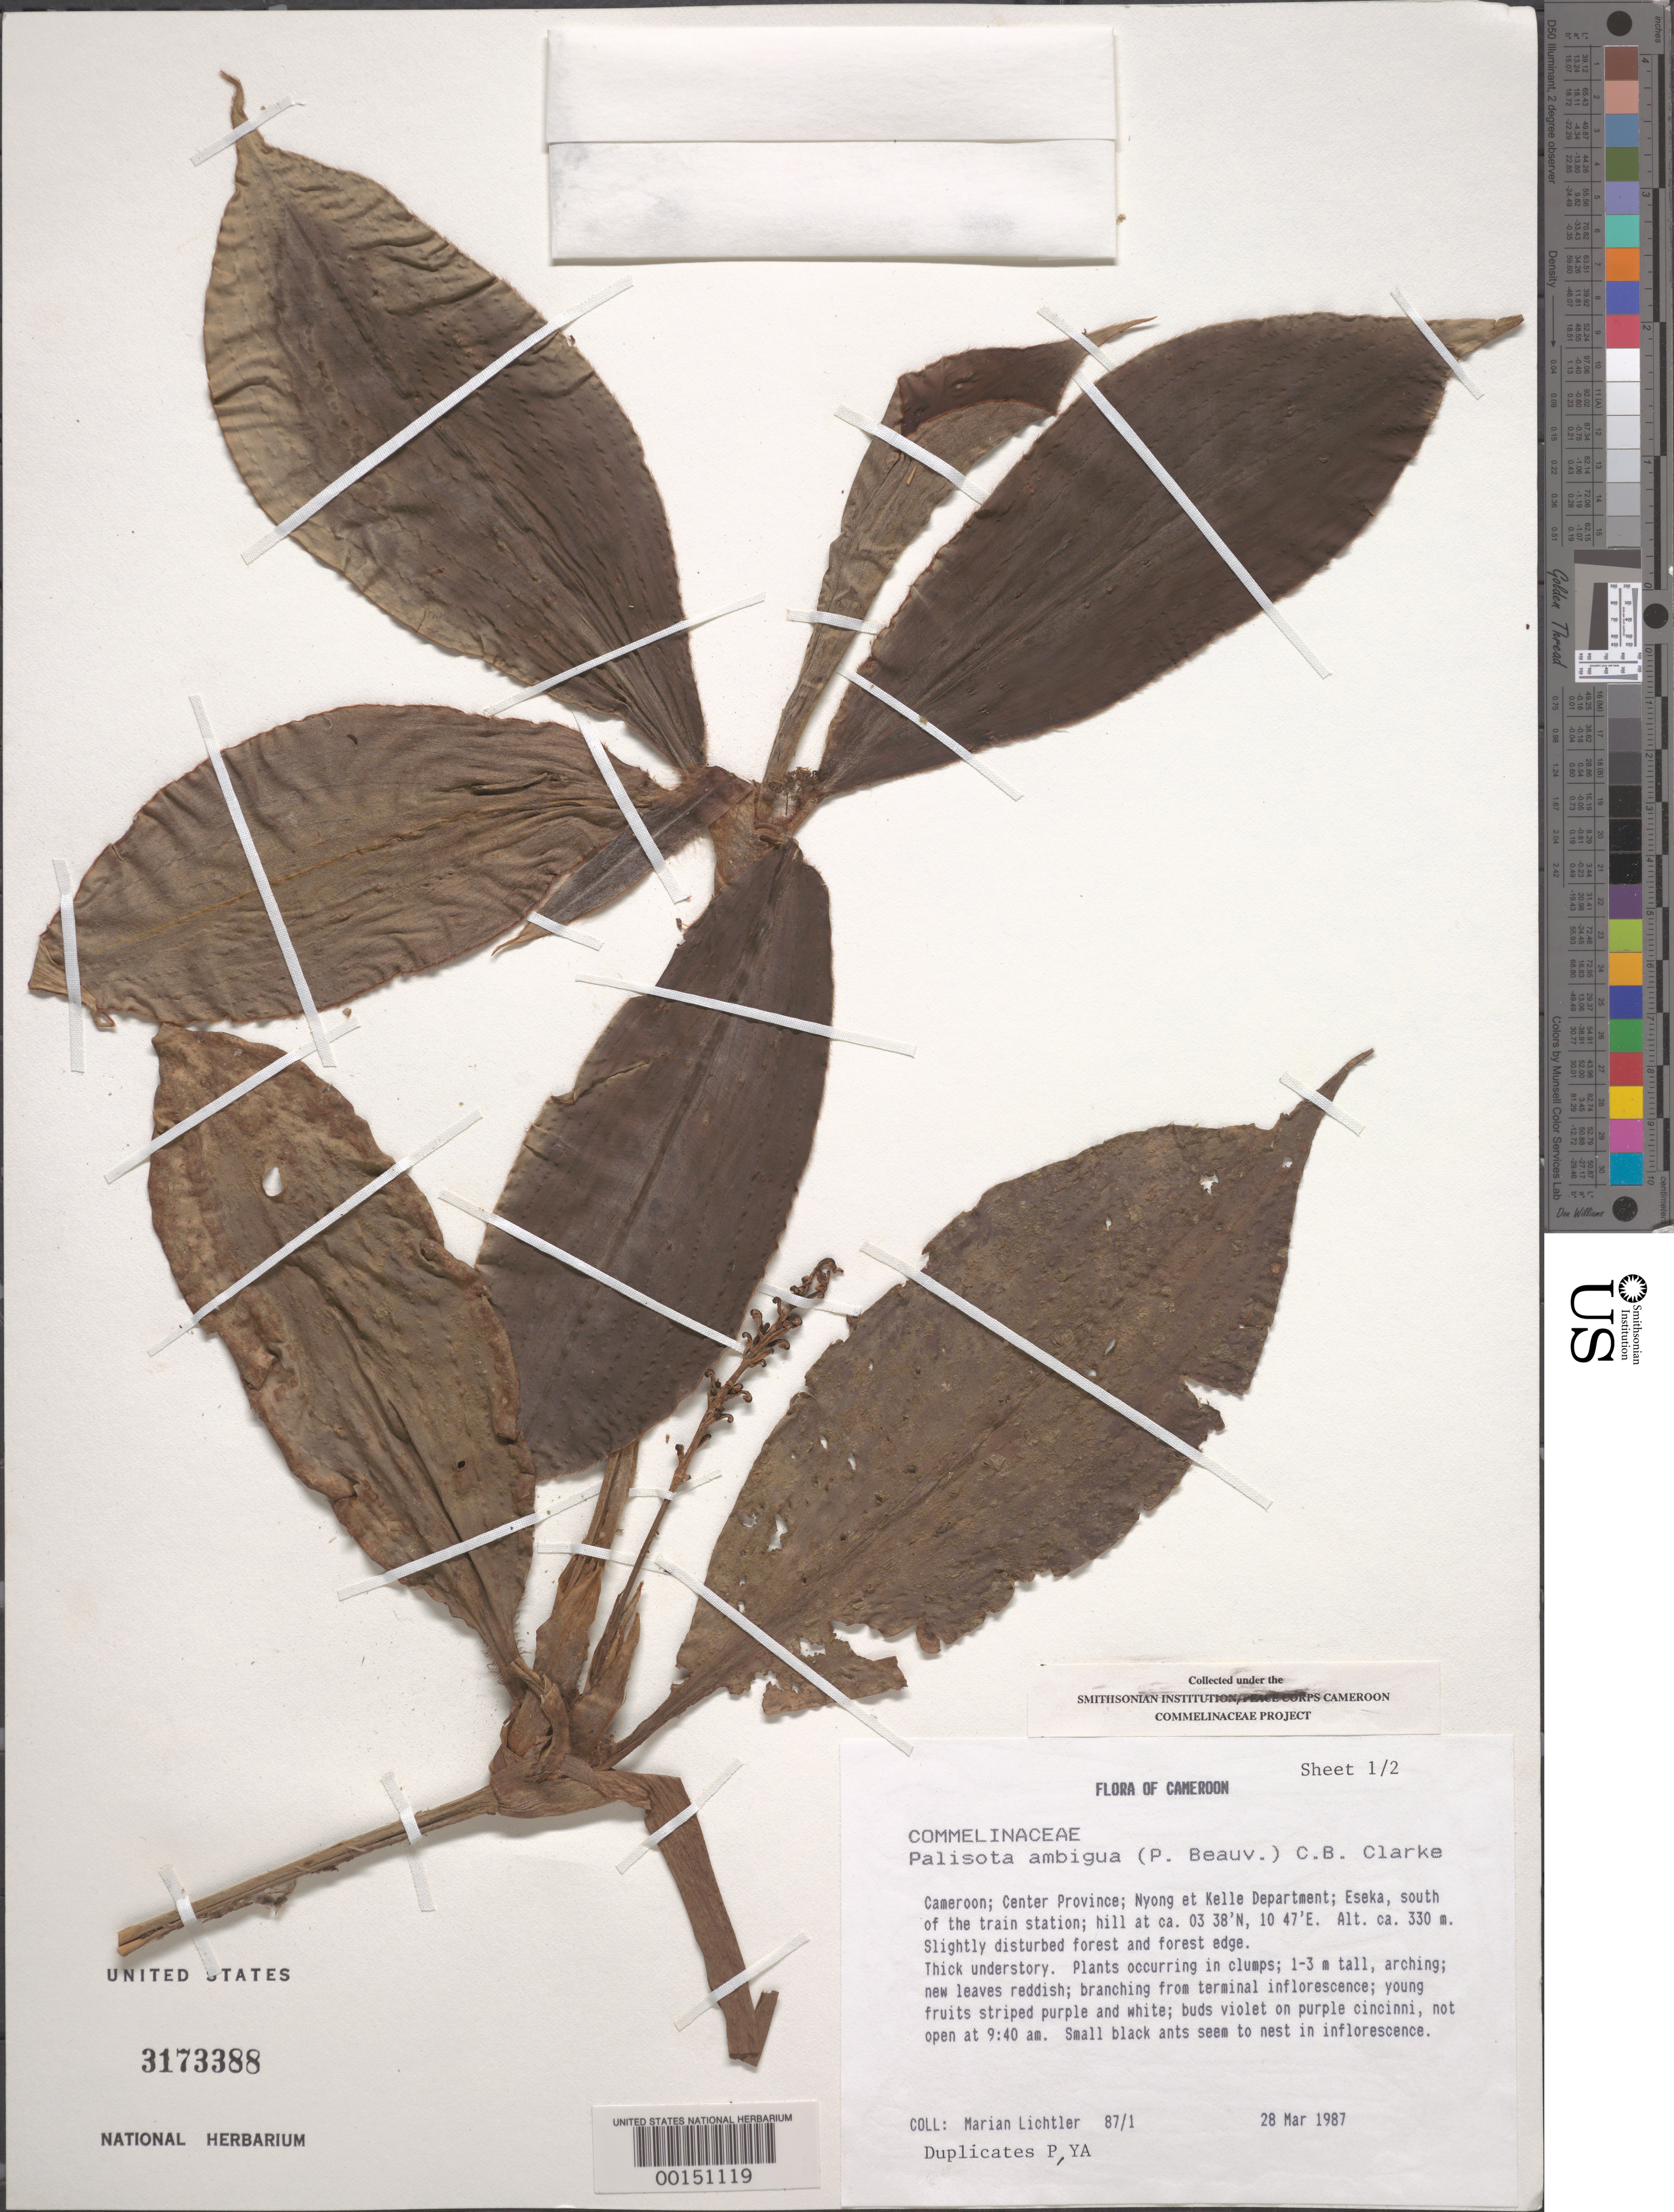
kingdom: Plantae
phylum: Tracheophyta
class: Liliopsida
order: Commelinales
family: Commelinaceae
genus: Palisota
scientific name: Palisota ambigua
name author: (P. Beauv.) C.B. Clarke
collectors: M. Lichtler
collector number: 87/1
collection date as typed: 28 Mar 1987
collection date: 1987-03-28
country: Cameroon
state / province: Centre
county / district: Nyong-et-kélé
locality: Eseka, s of train station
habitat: Slightly disturbed forest and forest edge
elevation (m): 330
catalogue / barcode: US 3173388